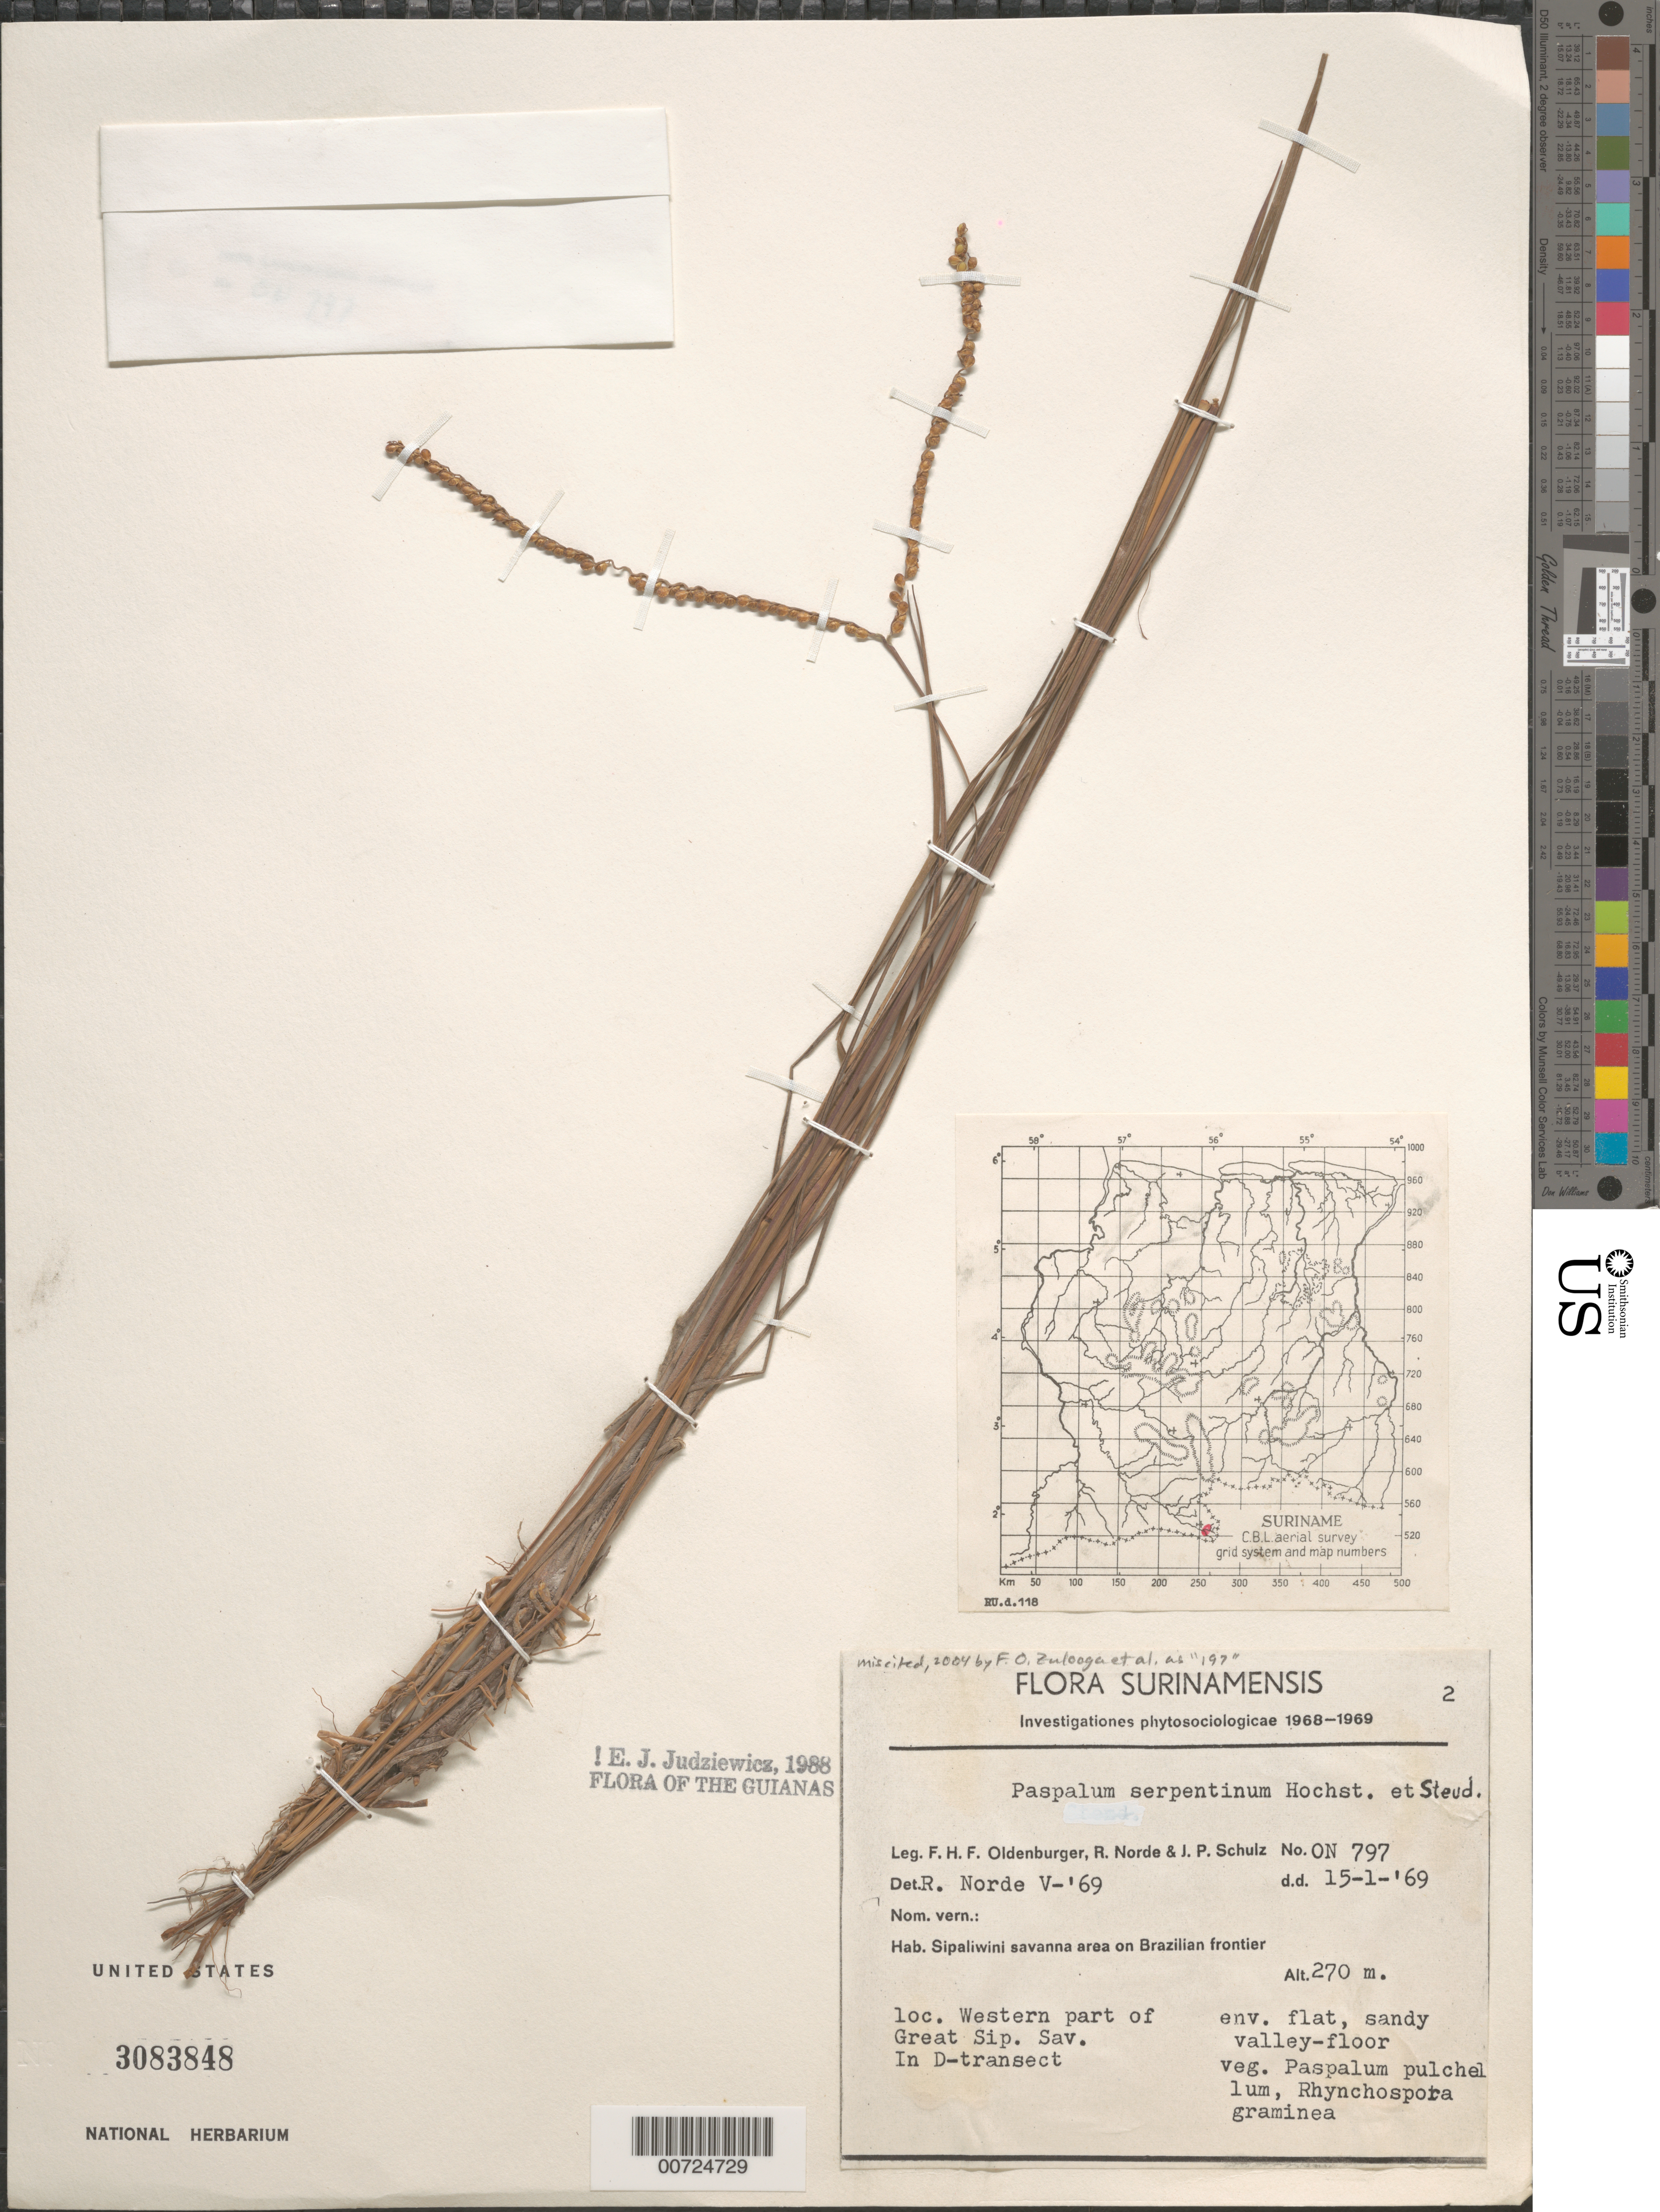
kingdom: Plantae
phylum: Tracheophyta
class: Liliopsida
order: Poales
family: Poaceae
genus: Paspalum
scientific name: Paspalum serpentinum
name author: Hochst. ex Steud.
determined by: Norde, R.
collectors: F. Oldenburger, R. Norde & J. P. Schulz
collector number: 797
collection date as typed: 15-Jan-69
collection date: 1969-01-15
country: Suriname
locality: Sipaliwini Savanna, western part, Brazilian frontier, D-transect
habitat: Flat, sandy valley-floor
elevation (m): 270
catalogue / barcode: US 3083848